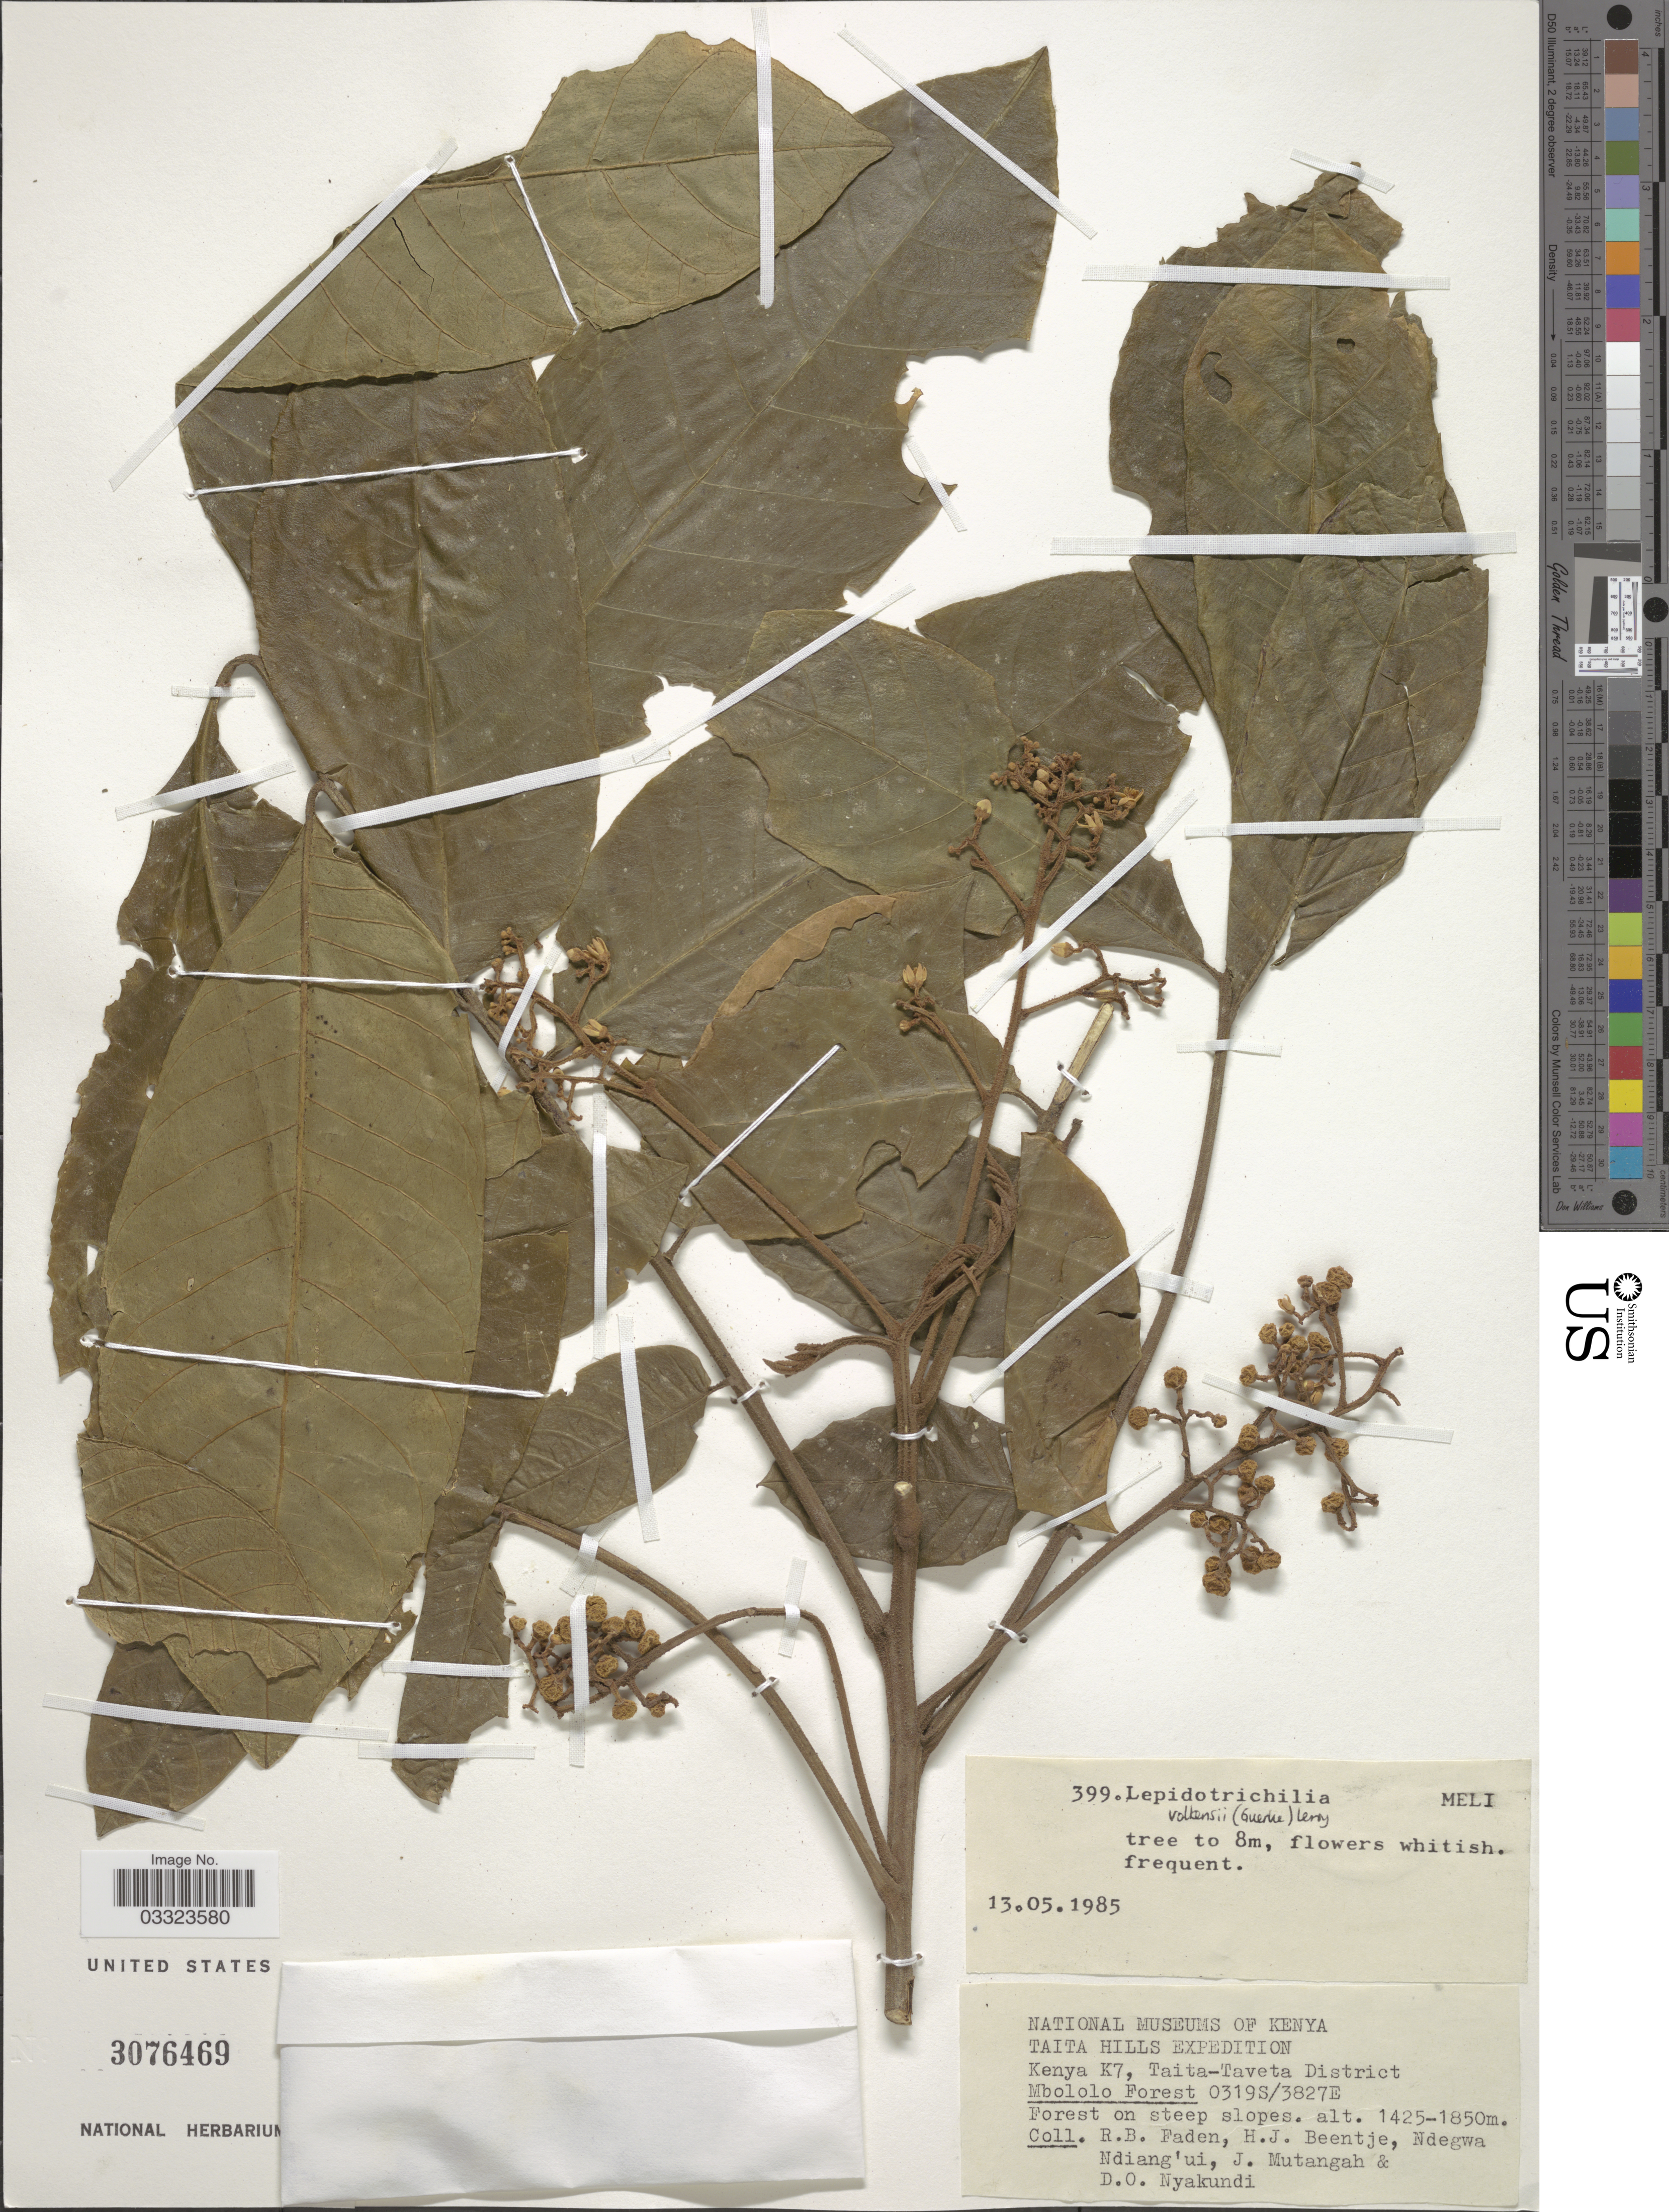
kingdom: Plantae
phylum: Tracheophyta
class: Magnoliopsida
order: Sapindales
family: Meliaceae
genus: Lepidotrichilia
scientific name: Lepidotrichilia volkensii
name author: (Gürke) J.-F. Leroy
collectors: R. B. Faden, H. J. Beentje, Ndegwa Ndiang'ui, J. Mutangah & D. Nyakundi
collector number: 399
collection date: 1985-05-13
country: Kenya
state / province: Taita Taveta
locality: Kenya K7, Taita-Taveta District. Mbololo Forest.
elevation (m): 1425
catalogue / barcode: US 3076469